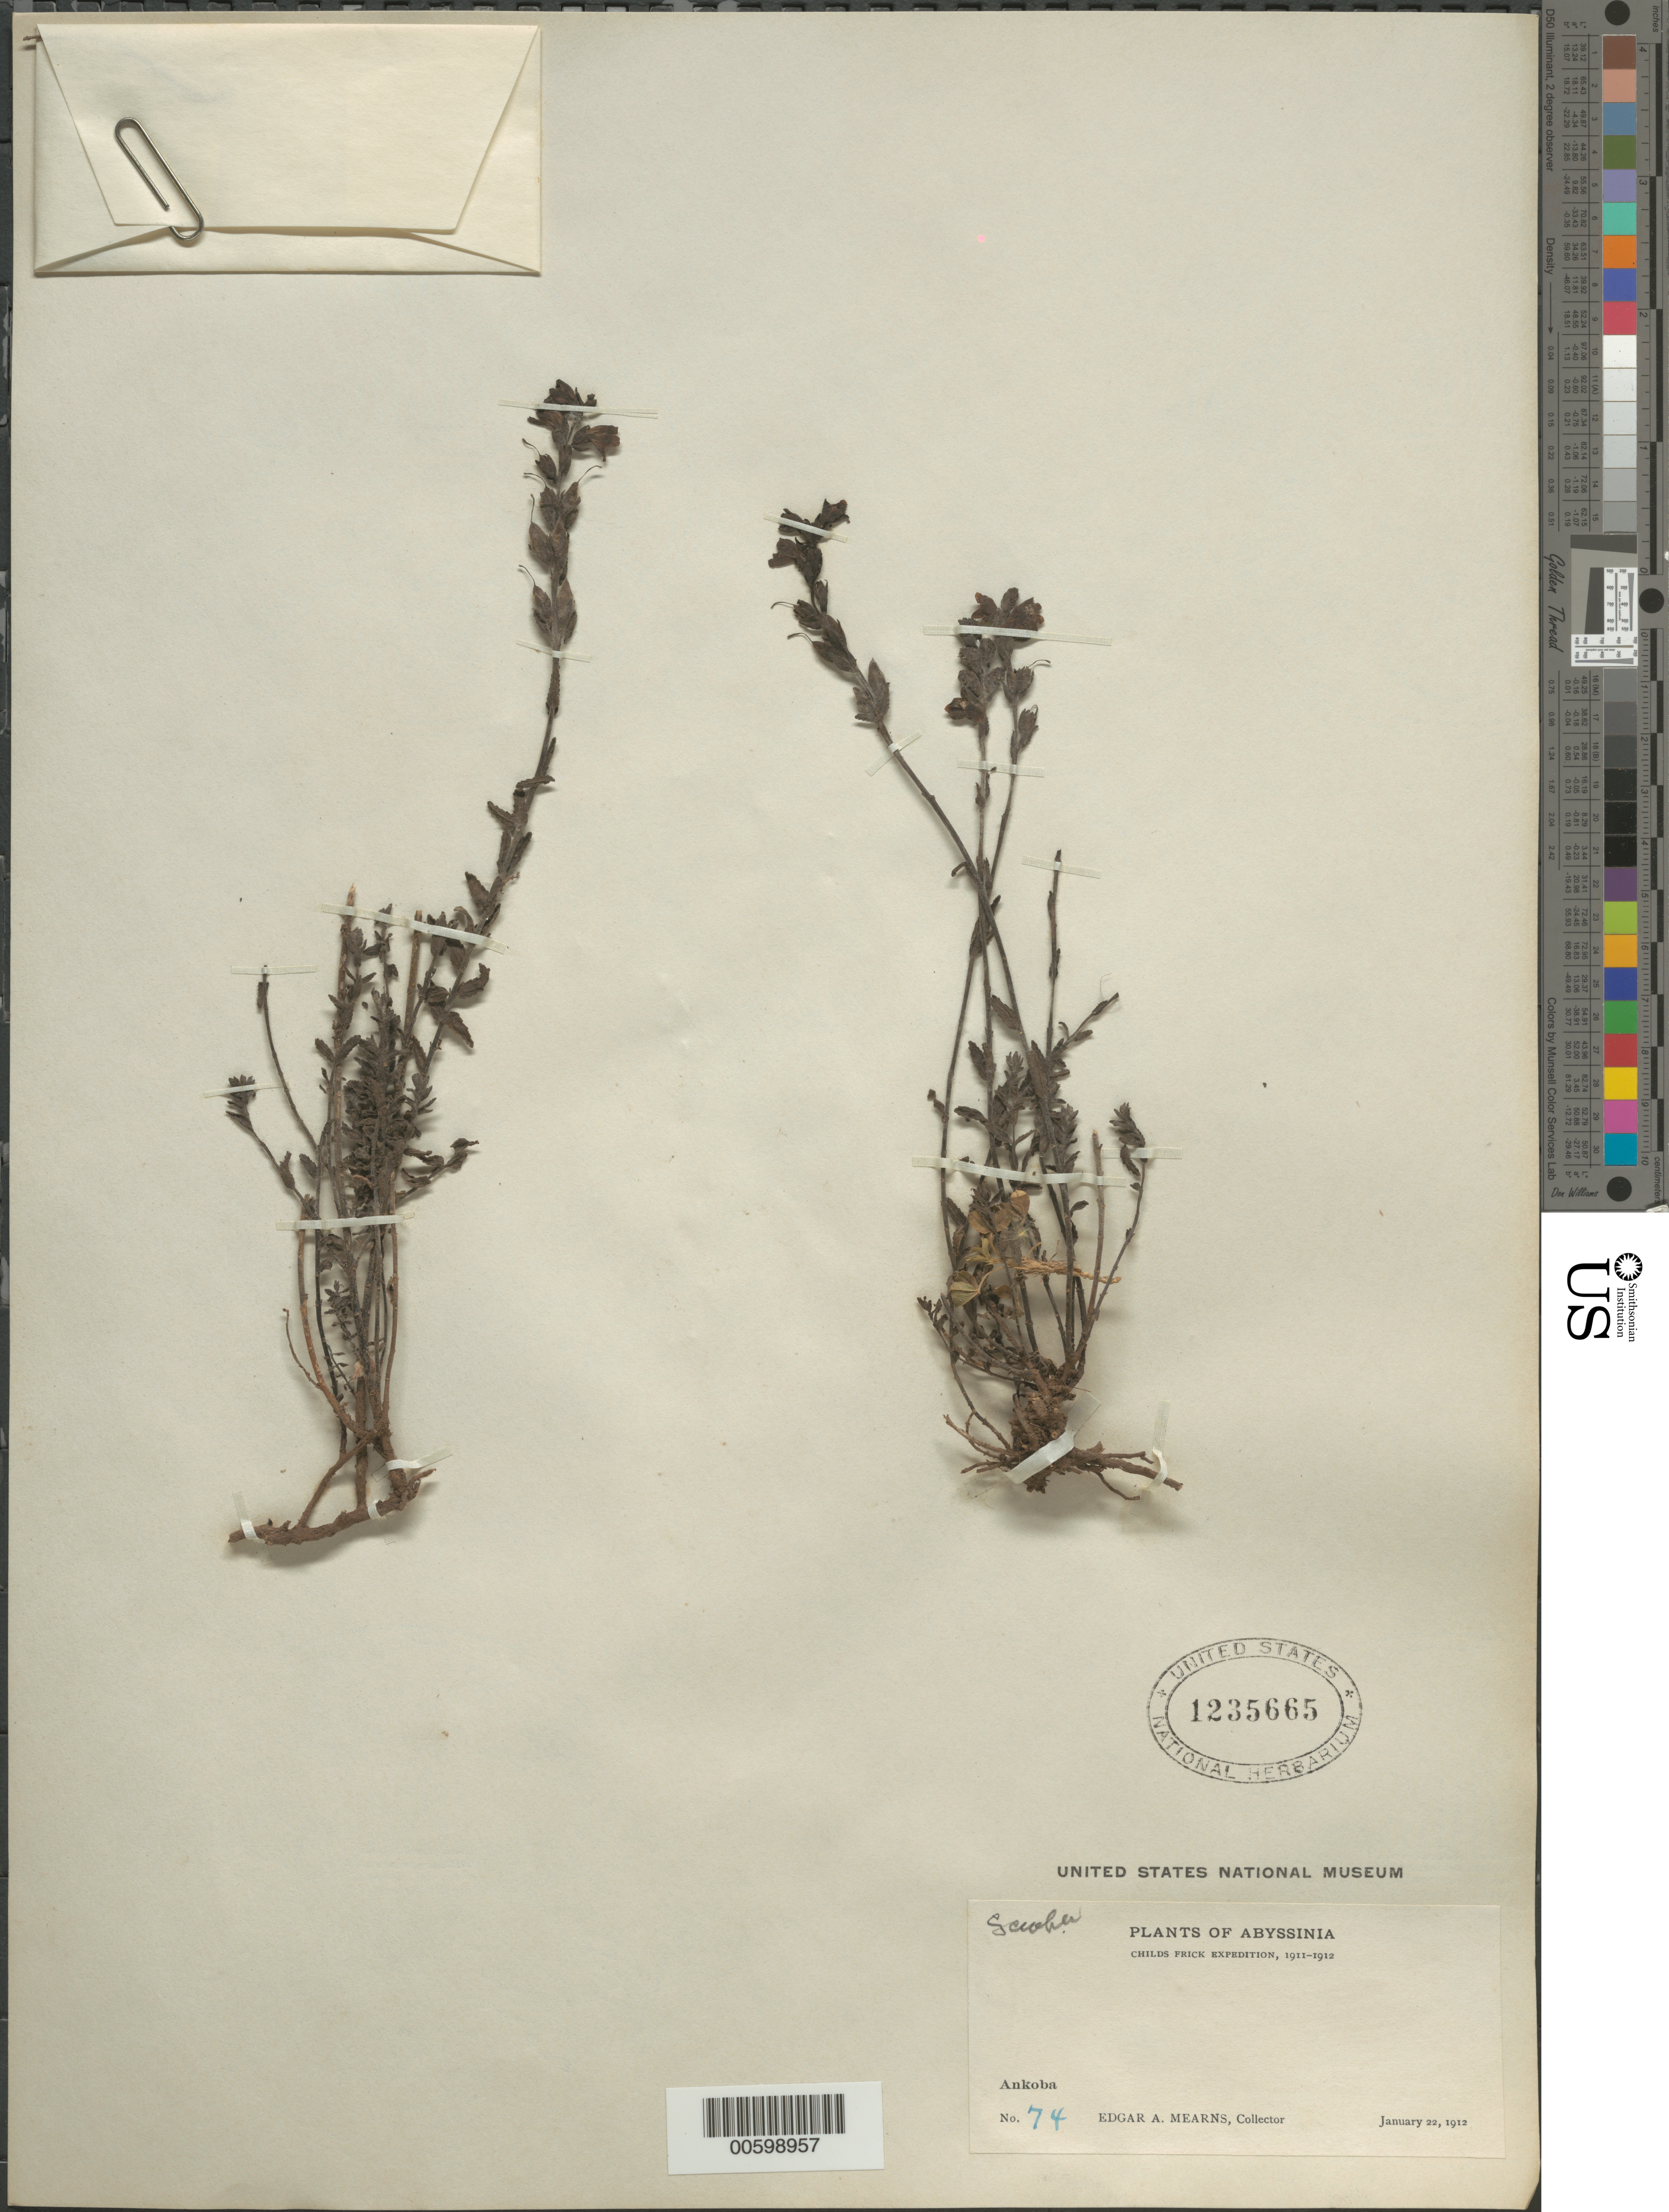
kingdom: Plantae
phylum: Tracheophyta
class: Magnoliopsida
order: Lamiales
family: Scrophulariaceae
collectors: E. A. Mearns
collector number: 74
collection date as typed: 22 Jan 1912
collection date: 1912-01-22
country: Ethiopia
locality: Ankoba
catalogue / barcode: US 1235665